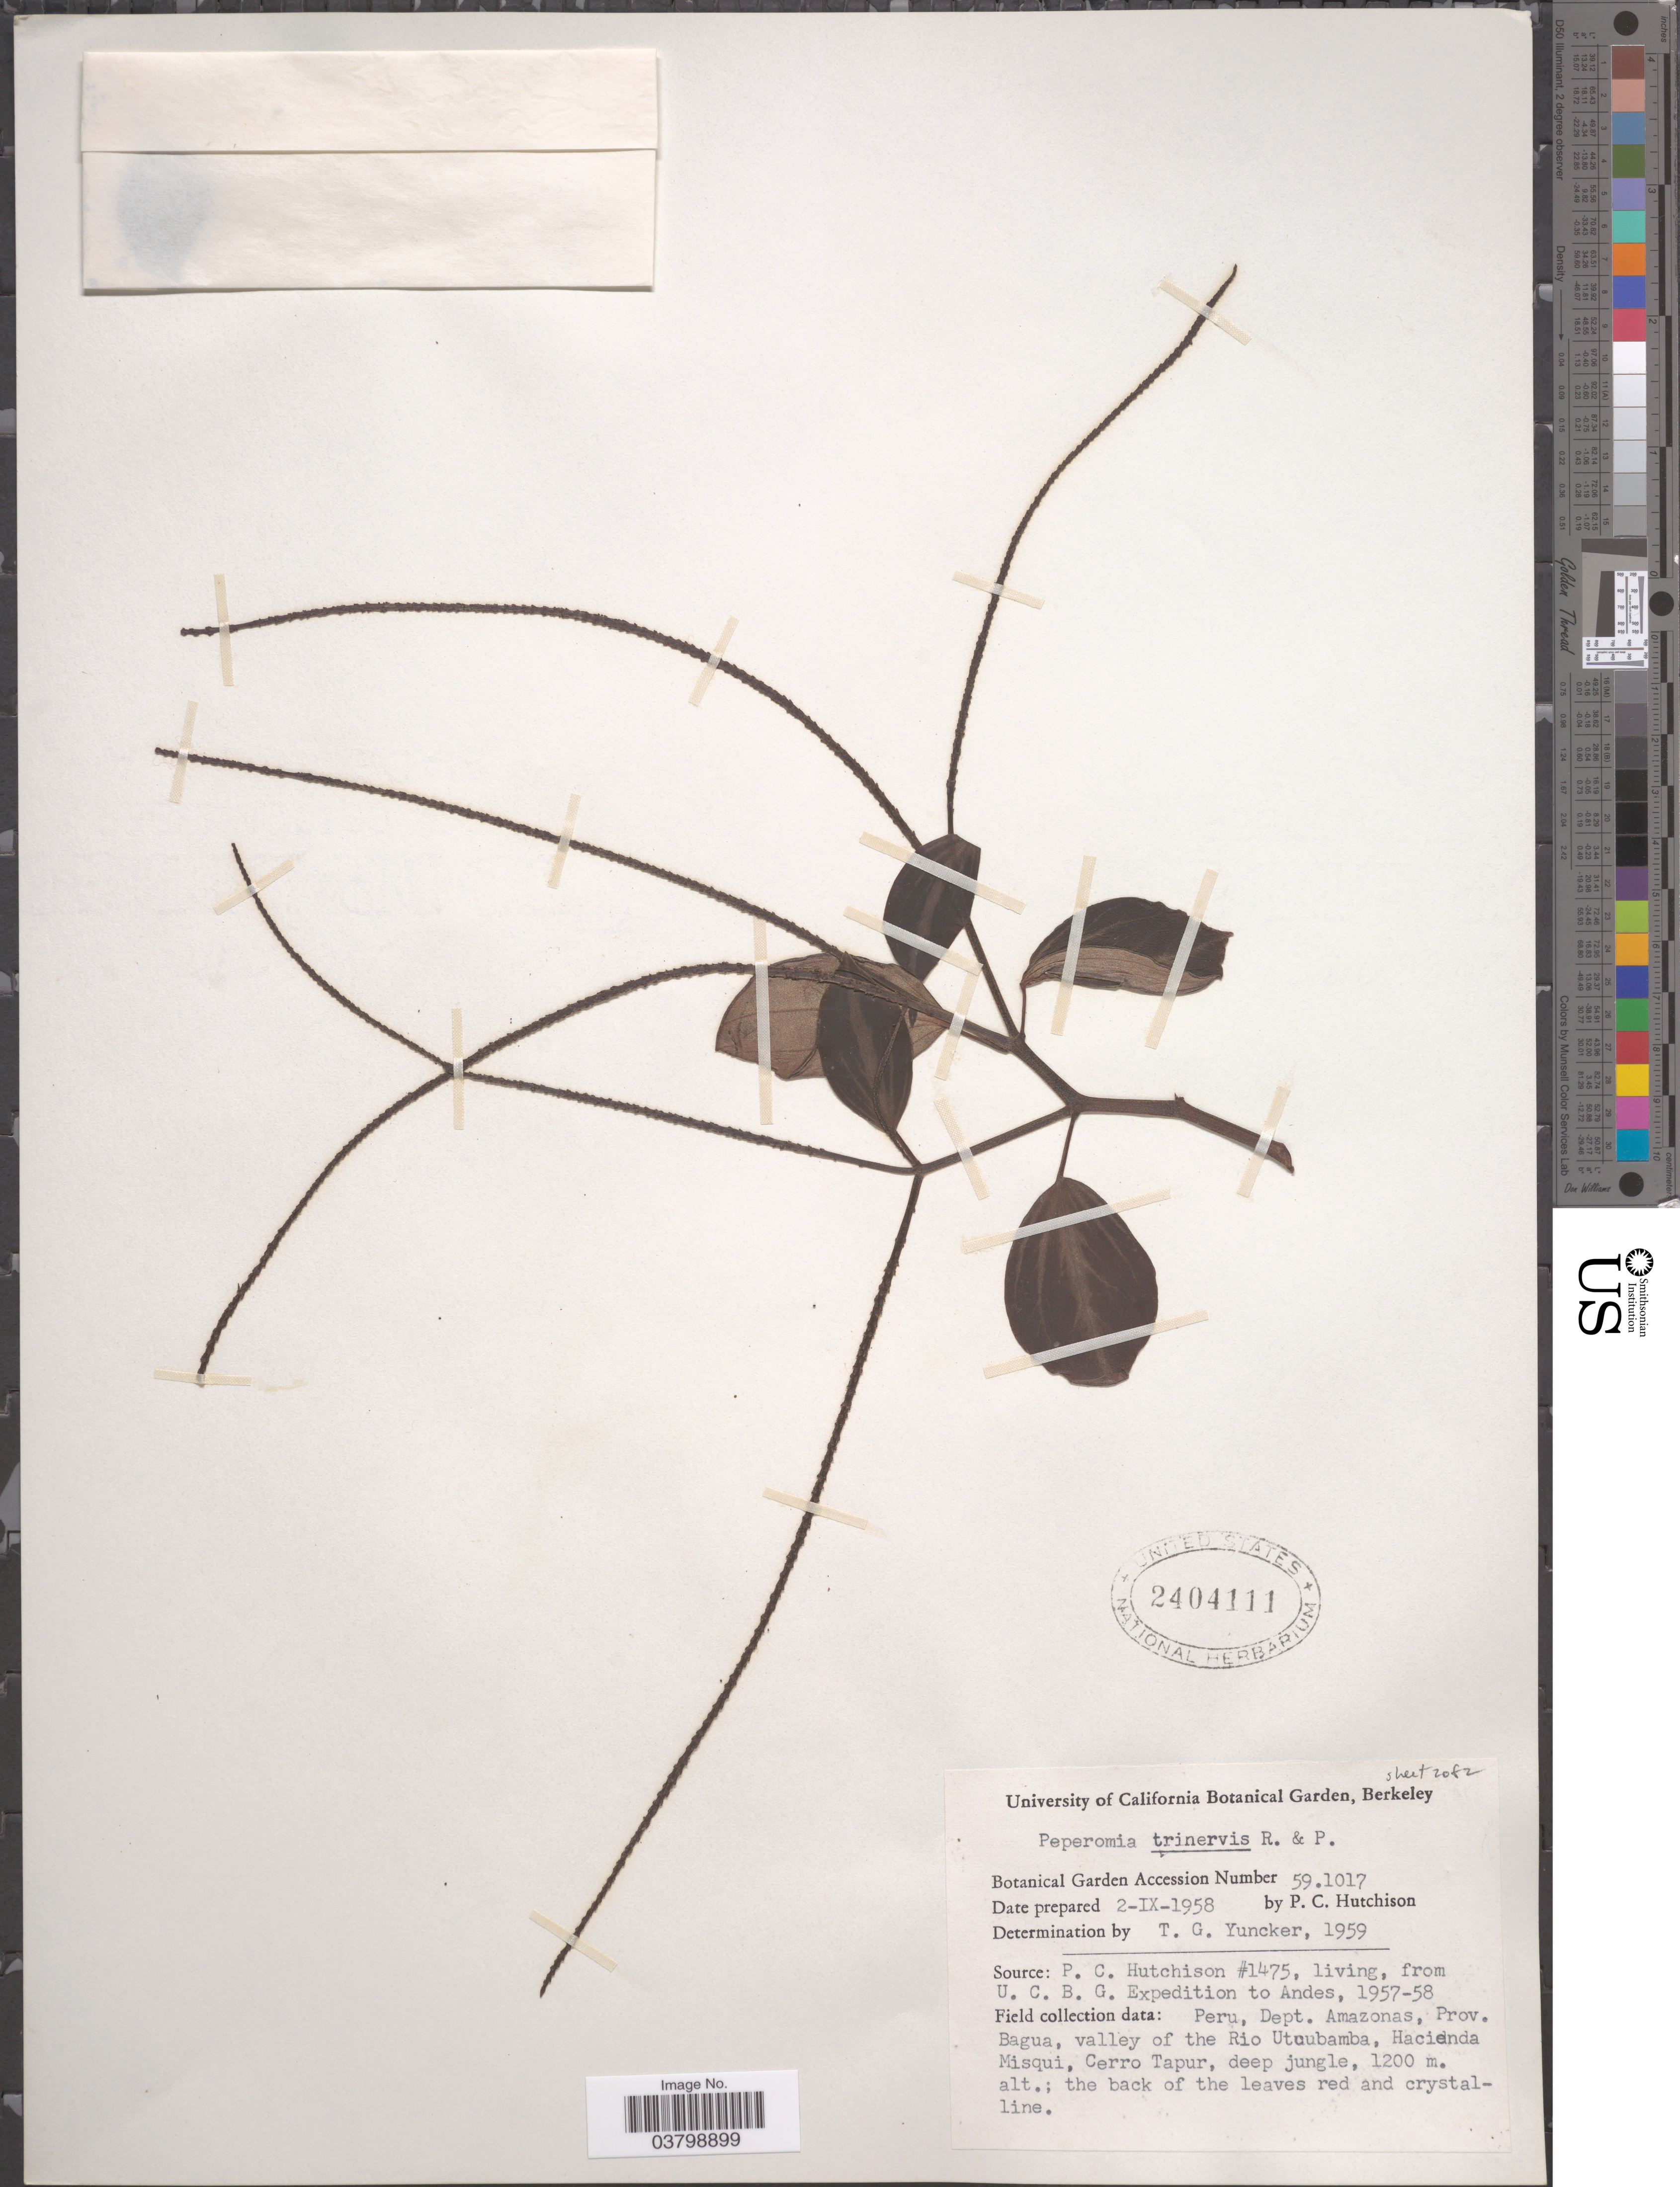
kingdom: Plantae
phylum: Tracheophyta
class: Magnoliopsida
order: Piperales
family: Piperaceae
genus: Peperomia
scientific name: Peperomia trinervis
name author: Ruiz & Pav.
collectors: P. C. Hutchison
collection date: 1958-09-02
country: United States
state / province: California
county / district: Alameda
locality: University of California Botanical Garden, Berkeley.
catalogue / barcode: US 2404111